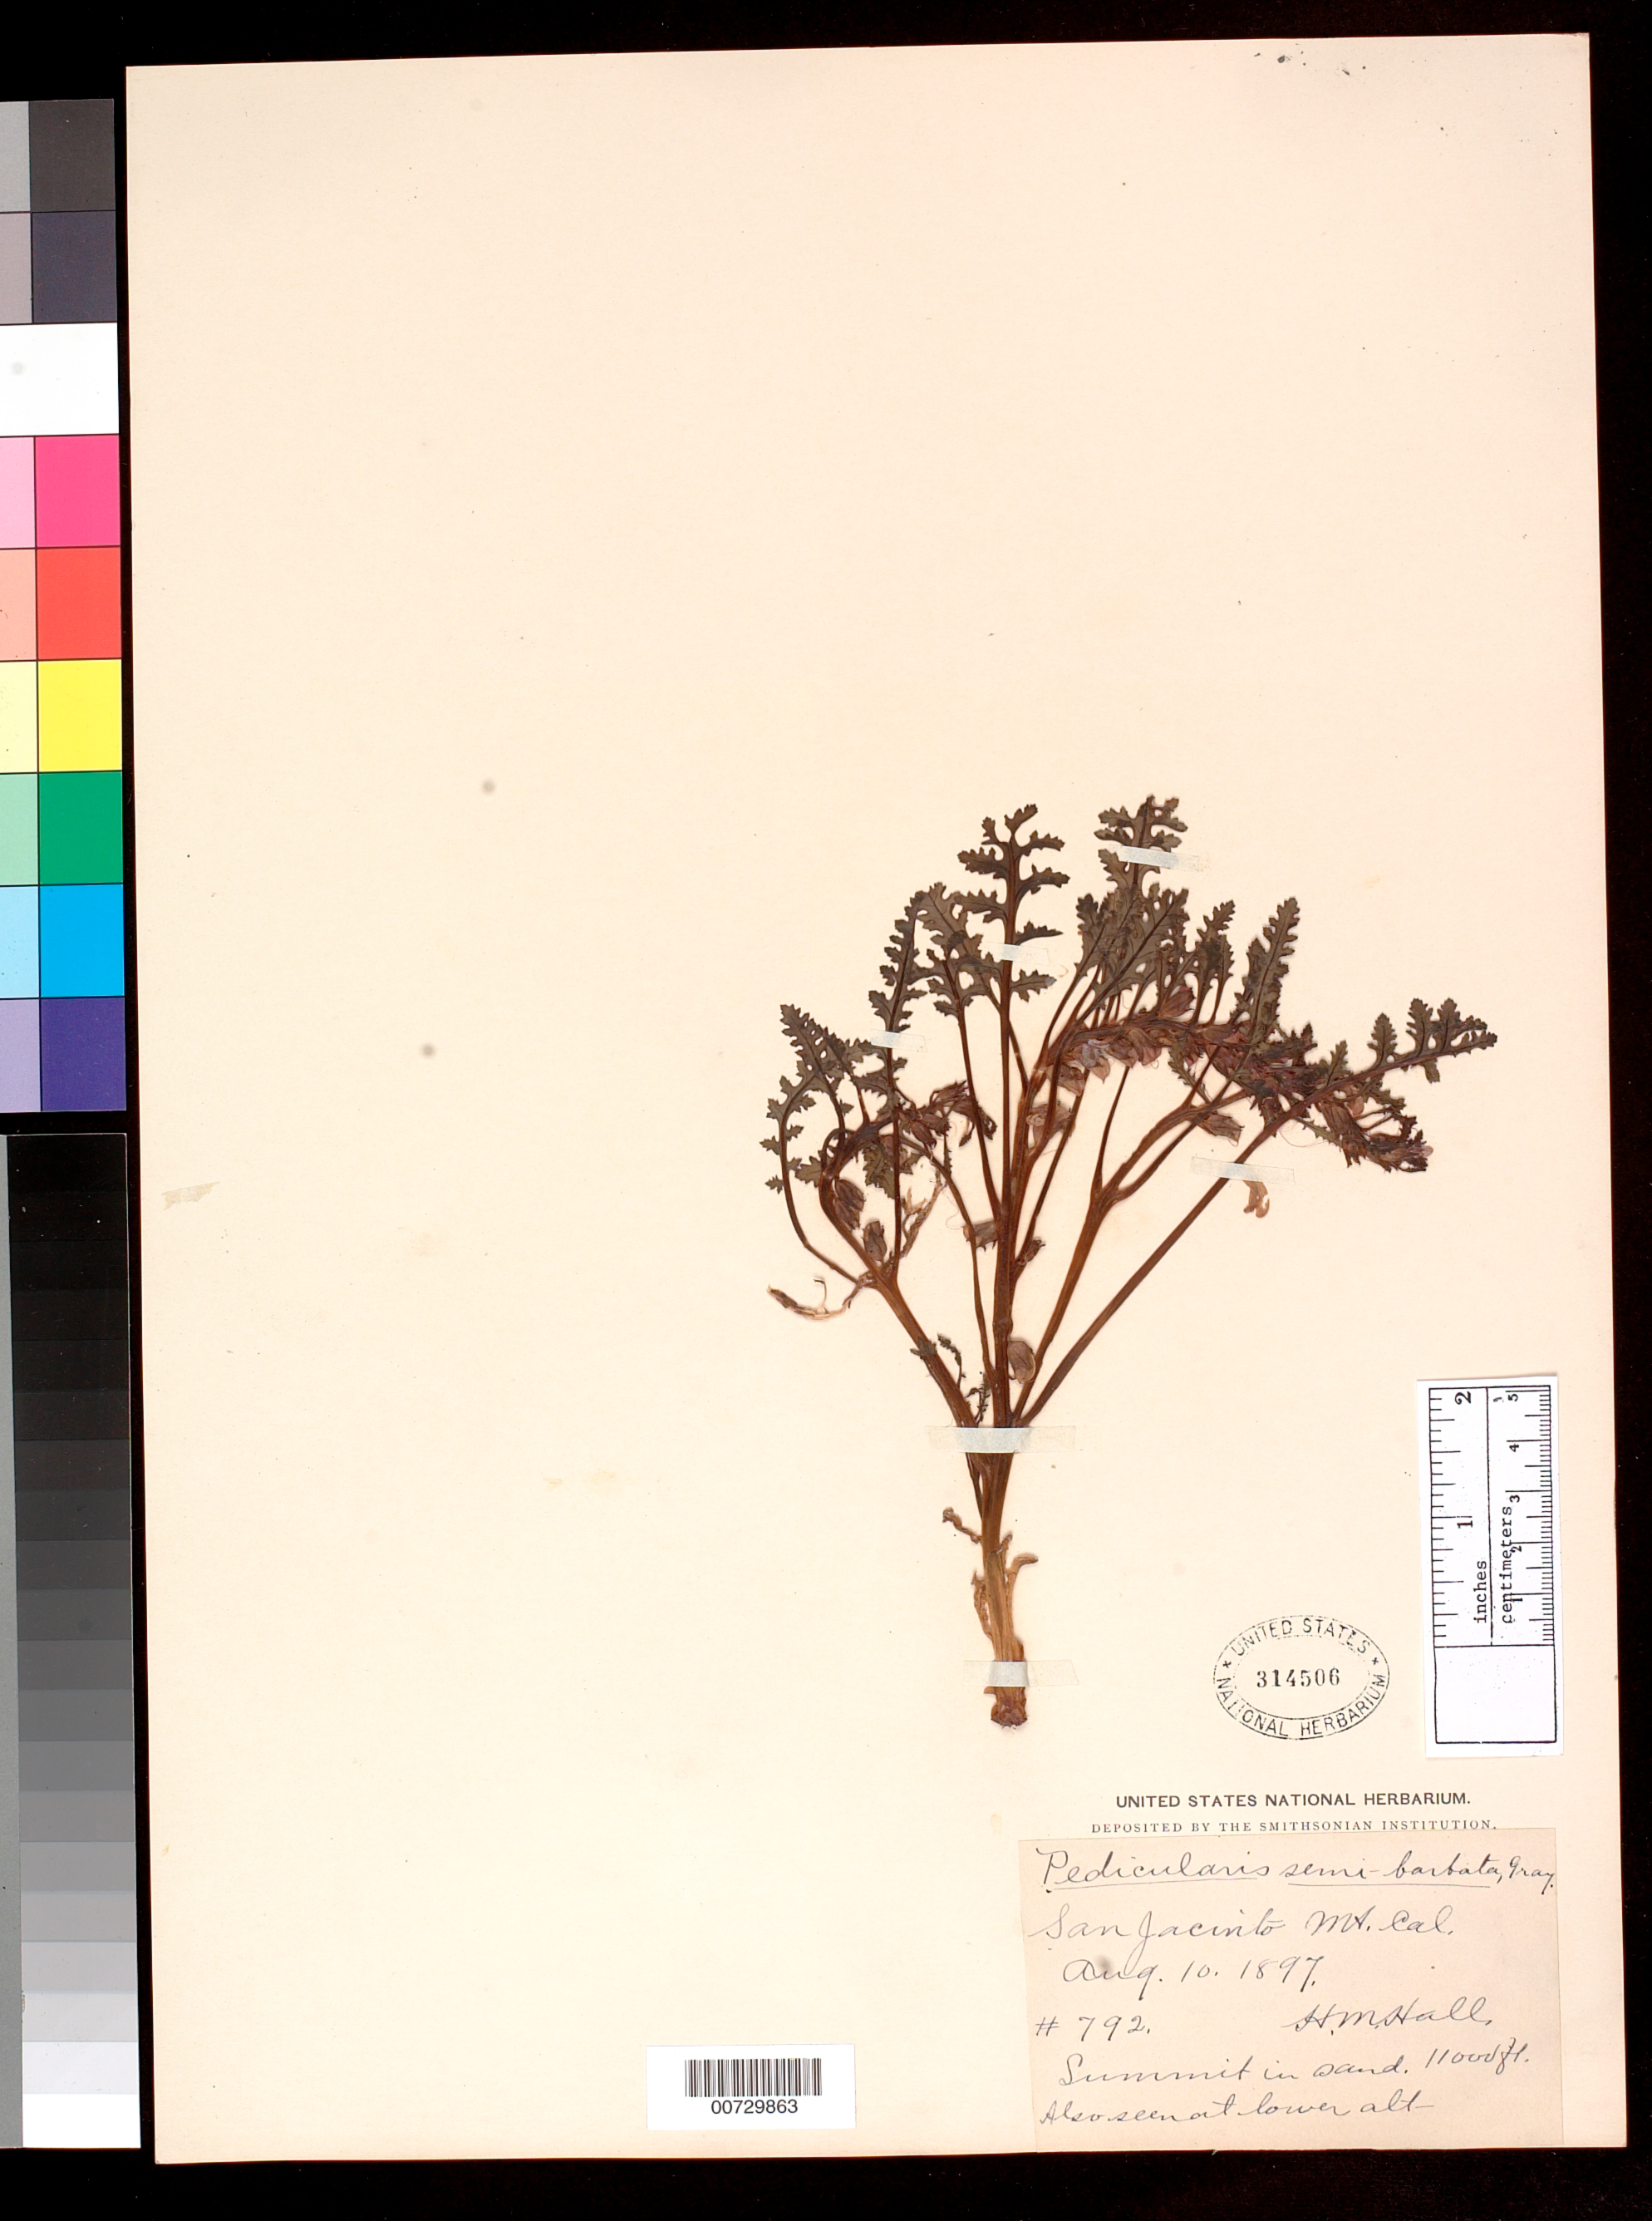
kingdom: Plantae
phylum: Tracheophyta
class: Magnoliopsida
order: Lamiales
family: Orobanchaceae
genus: Pedicularis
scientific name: Pedicularis semibarbata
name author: A. Gray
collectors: H. M. Hall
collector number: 792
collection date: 1897-08-10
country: United States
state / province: California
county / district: Riverside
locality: San Jacinto Mts.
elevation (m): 3353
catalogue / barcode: US 314506